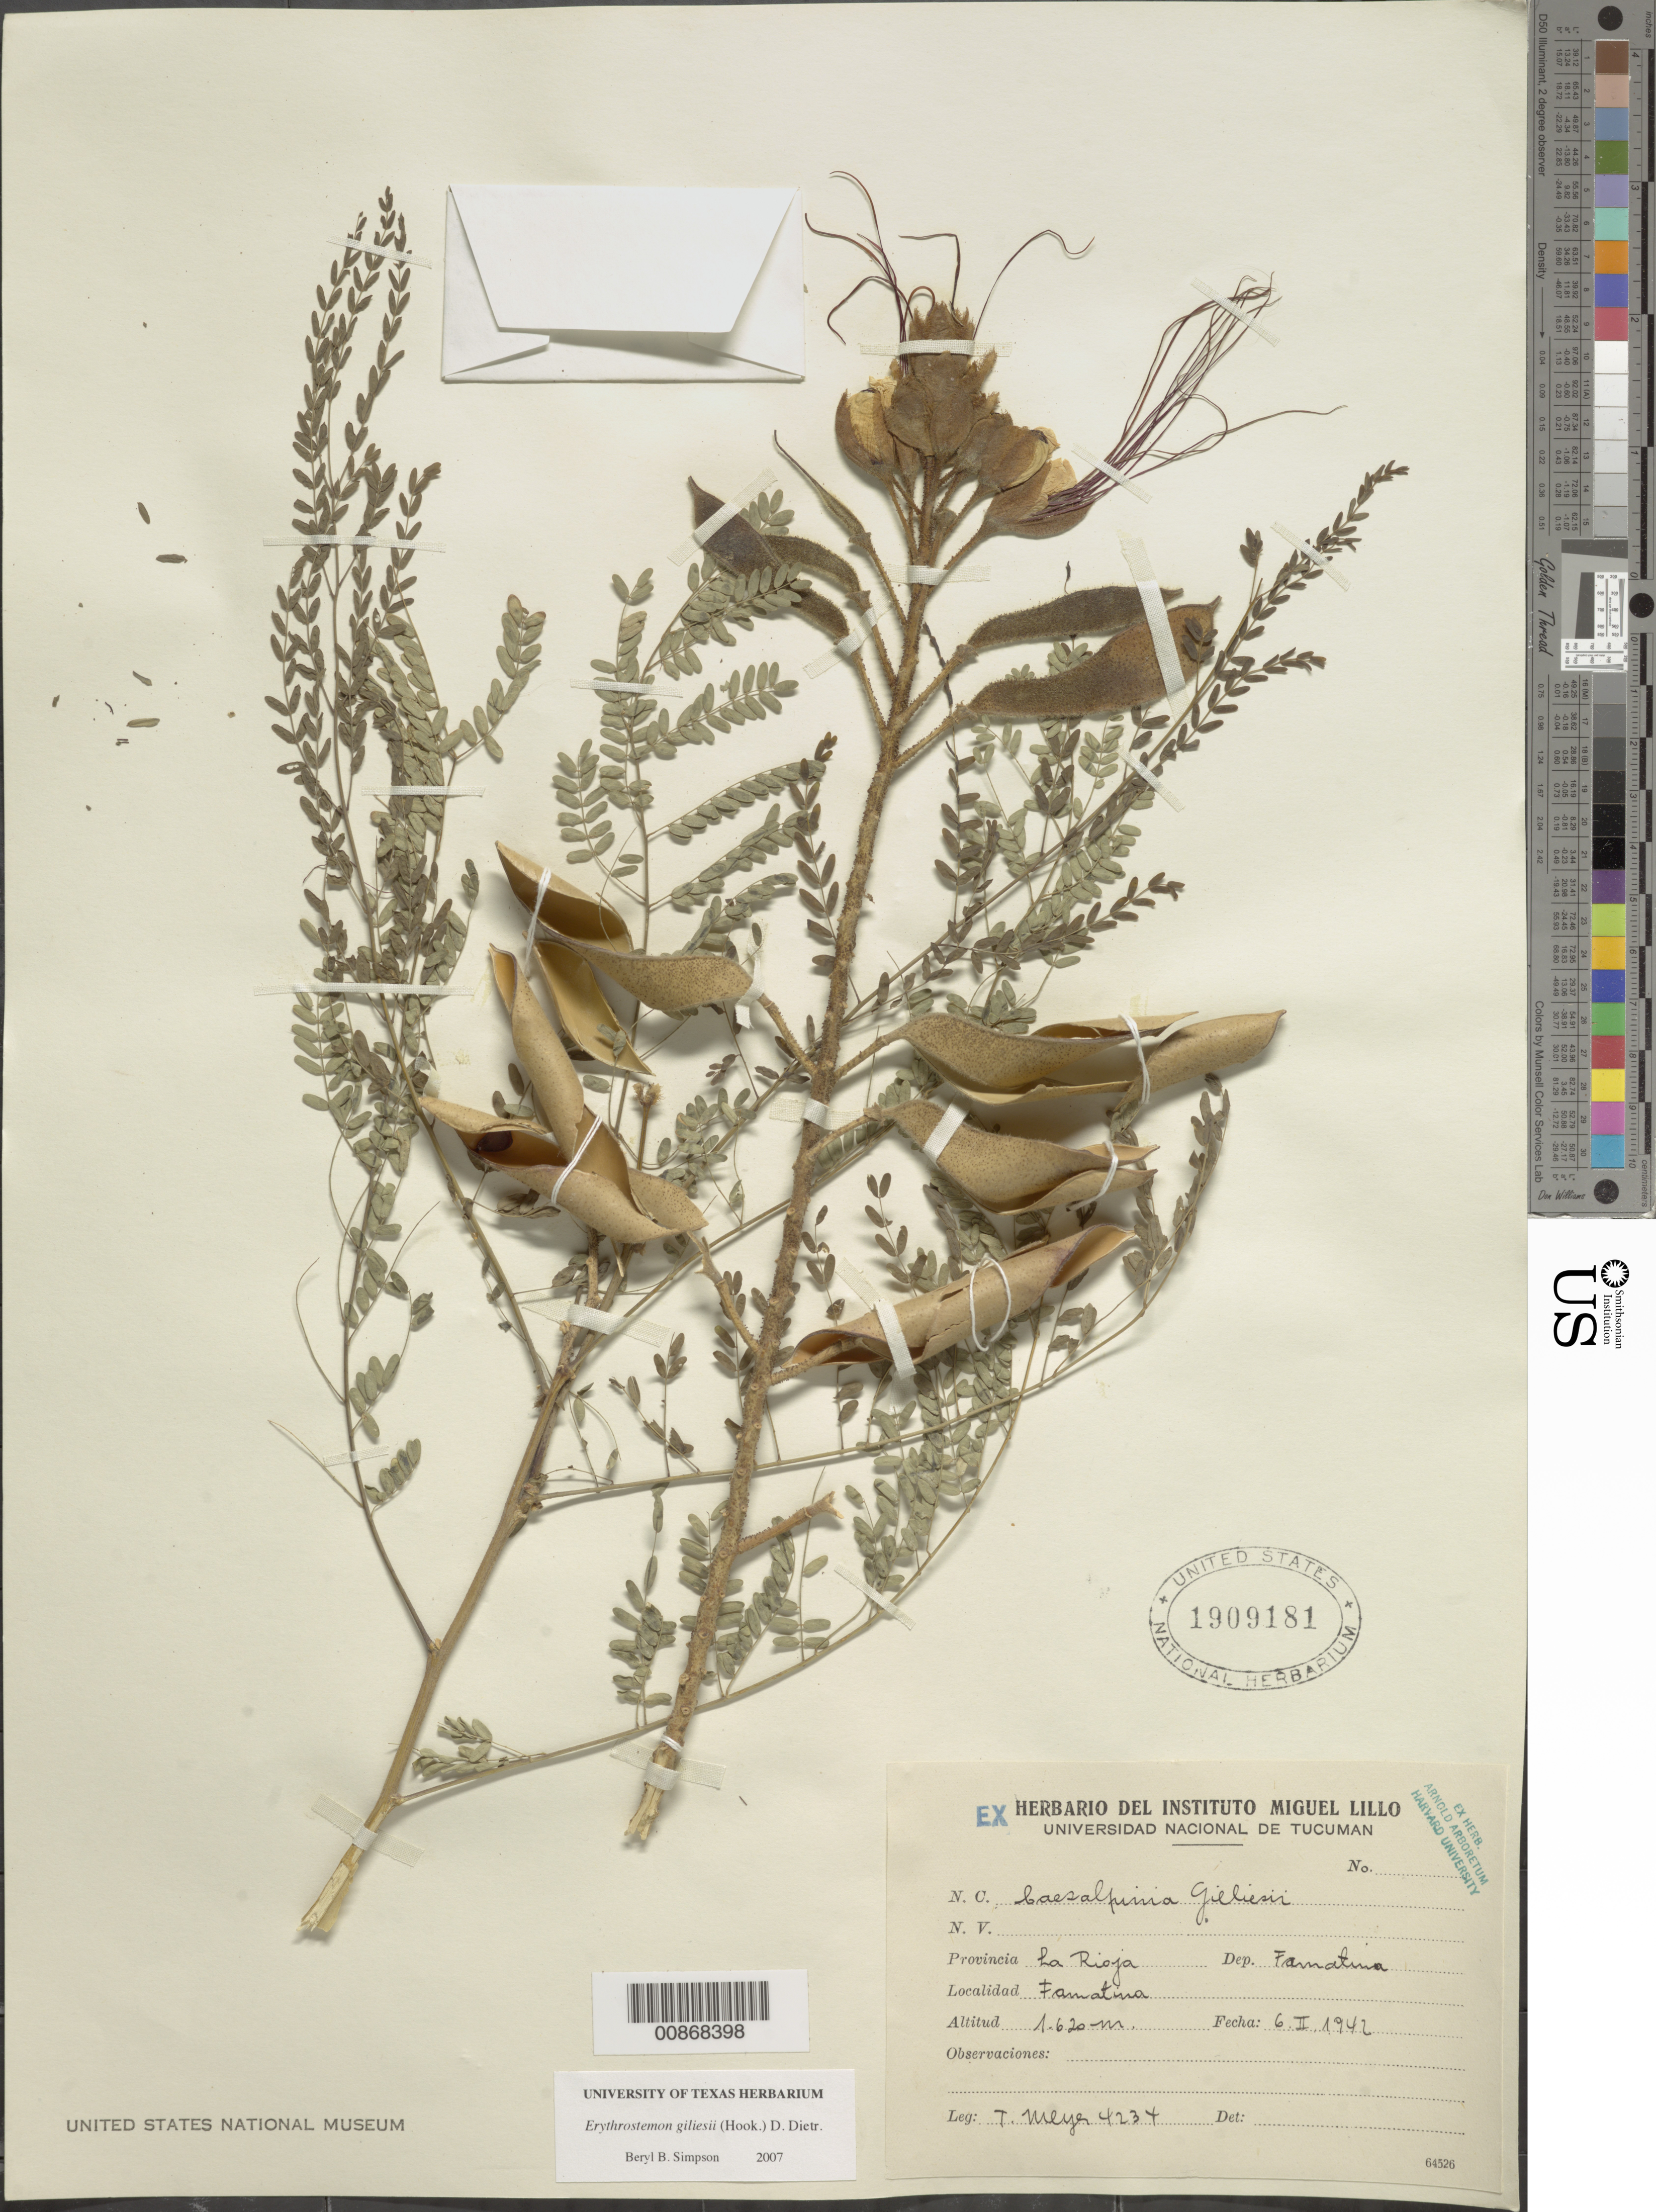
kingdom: Plantae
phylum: Tracheophyta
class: Magnoliopsida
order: Fabales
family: Fabaceae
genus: Erythrostemon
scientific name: Erythrostemon gilliesii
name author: (Hook.) Klotzsch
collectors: T. Meyer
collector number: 4234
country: Argentina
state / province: La Rioja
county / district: Famatina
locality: Famatina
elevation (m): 1620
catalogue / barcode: US 1909181